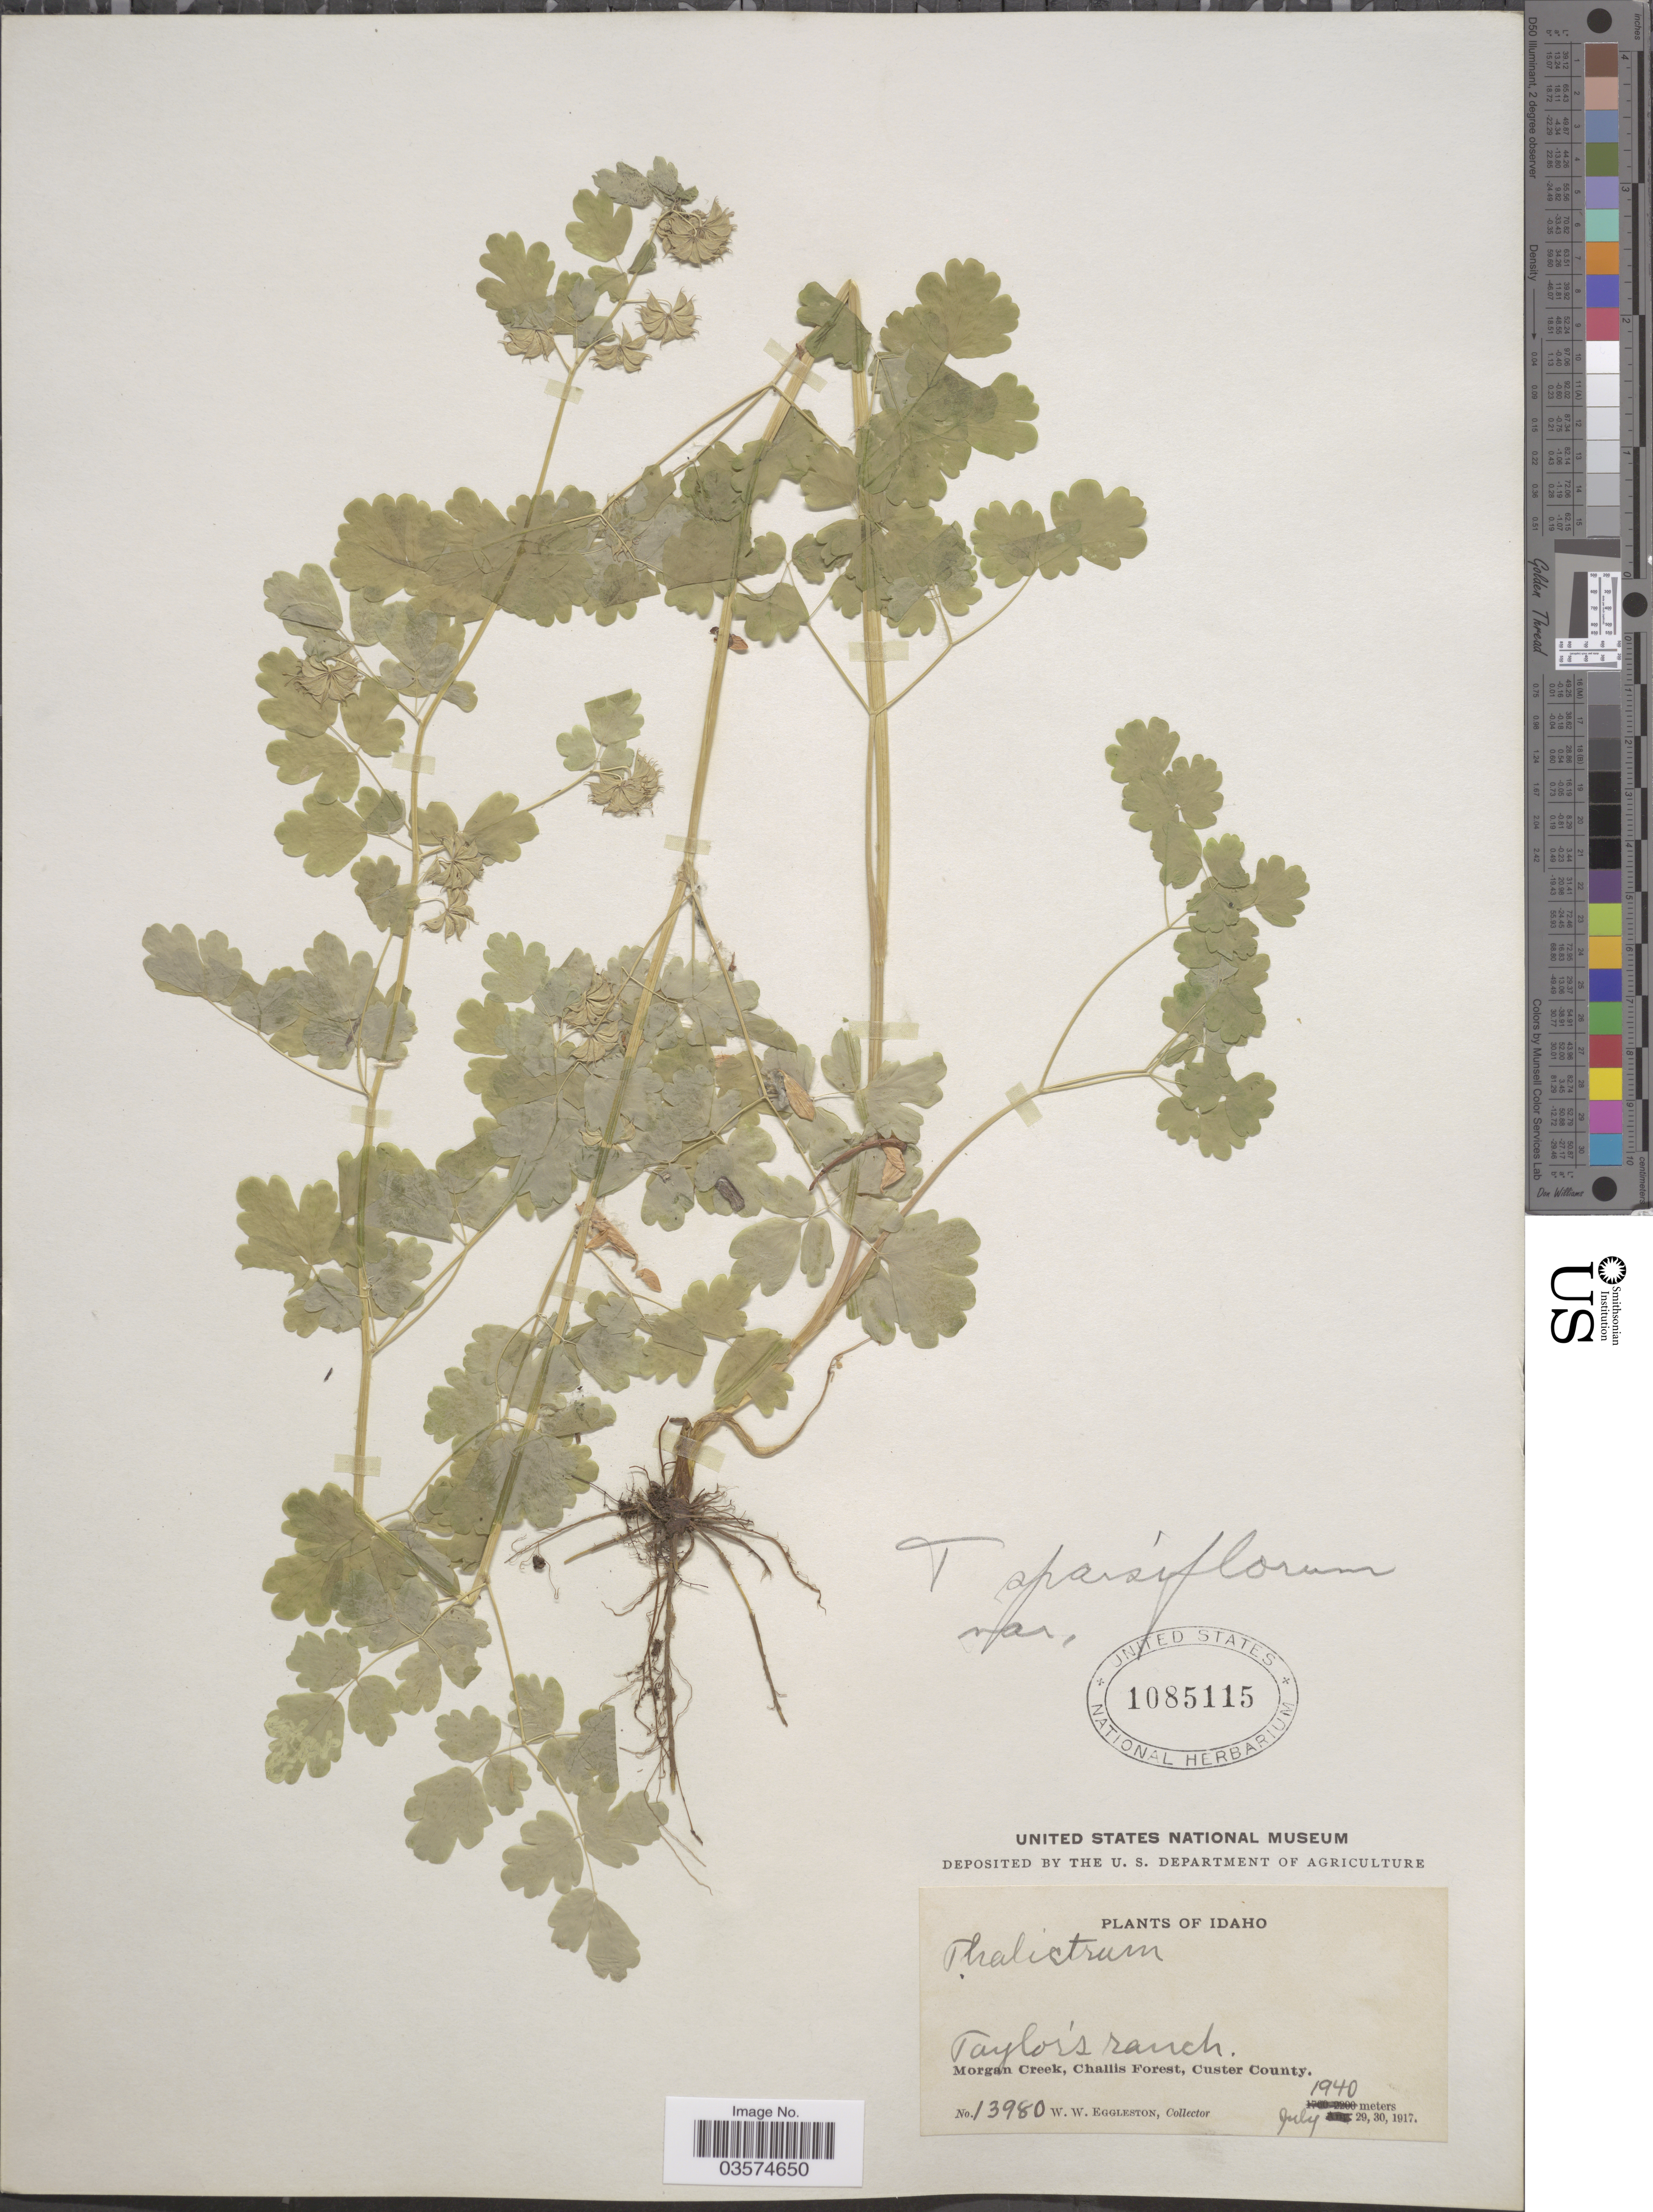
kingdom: Plantae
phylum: Tracheophyta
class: Magnoliopsida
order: Ranunculales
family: Ranunculaceae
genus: Thalictrum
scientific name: Thalictrum sparsiflorum var. saximontanum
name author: B. Boivin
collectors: W. W. Eggleston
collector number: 13980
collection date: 1917-07-29/1917-07-30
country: United States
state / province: Idaho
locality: Taylor's ranch. Morgan Creek, Challis Forest, Custer County.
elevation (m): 1940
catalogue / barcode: US 1085115